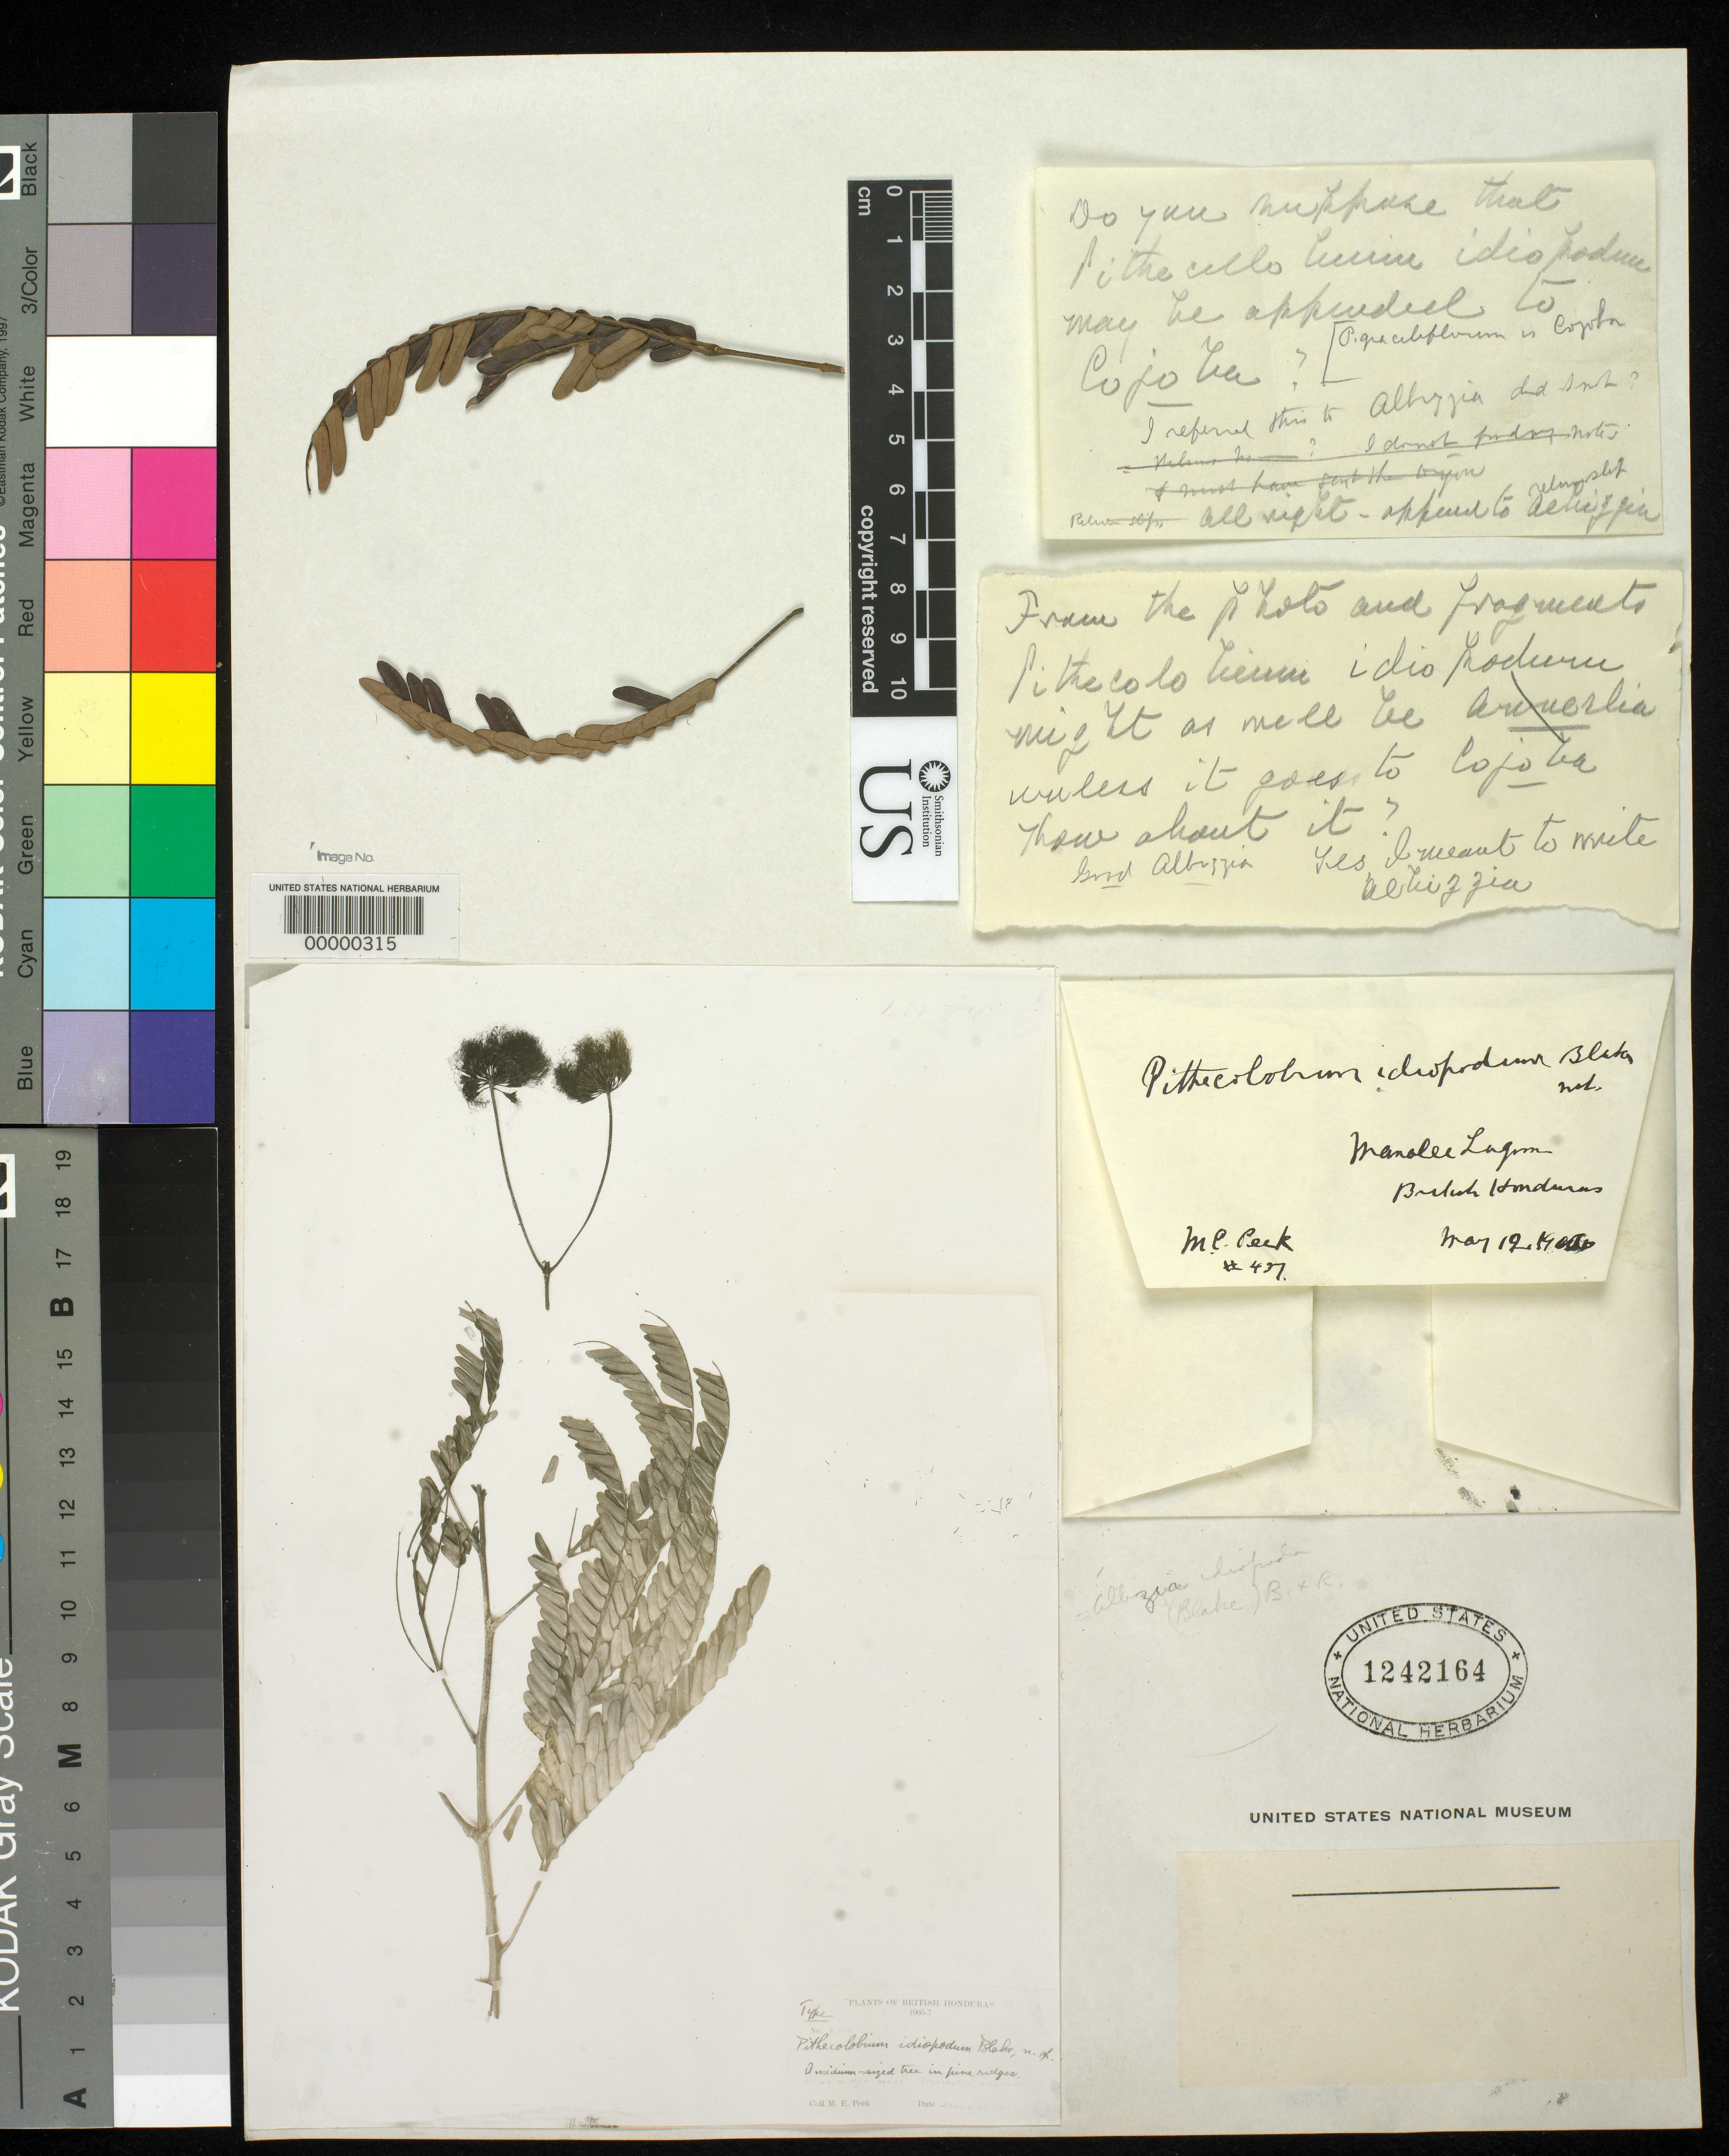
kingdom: Plantae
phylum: Tracheophyta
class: Magnoliopsida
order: Fabales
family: Fabaceae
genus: Pithecellobium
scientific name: Pithecellobium idiopodum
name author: S.F. Blake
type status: Type Material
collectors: M. E. Peck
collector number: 437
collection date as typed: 12 May 1906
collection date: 1906-05-12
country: Belize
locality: Near Manatee Lagoon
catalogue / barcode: US 1242164